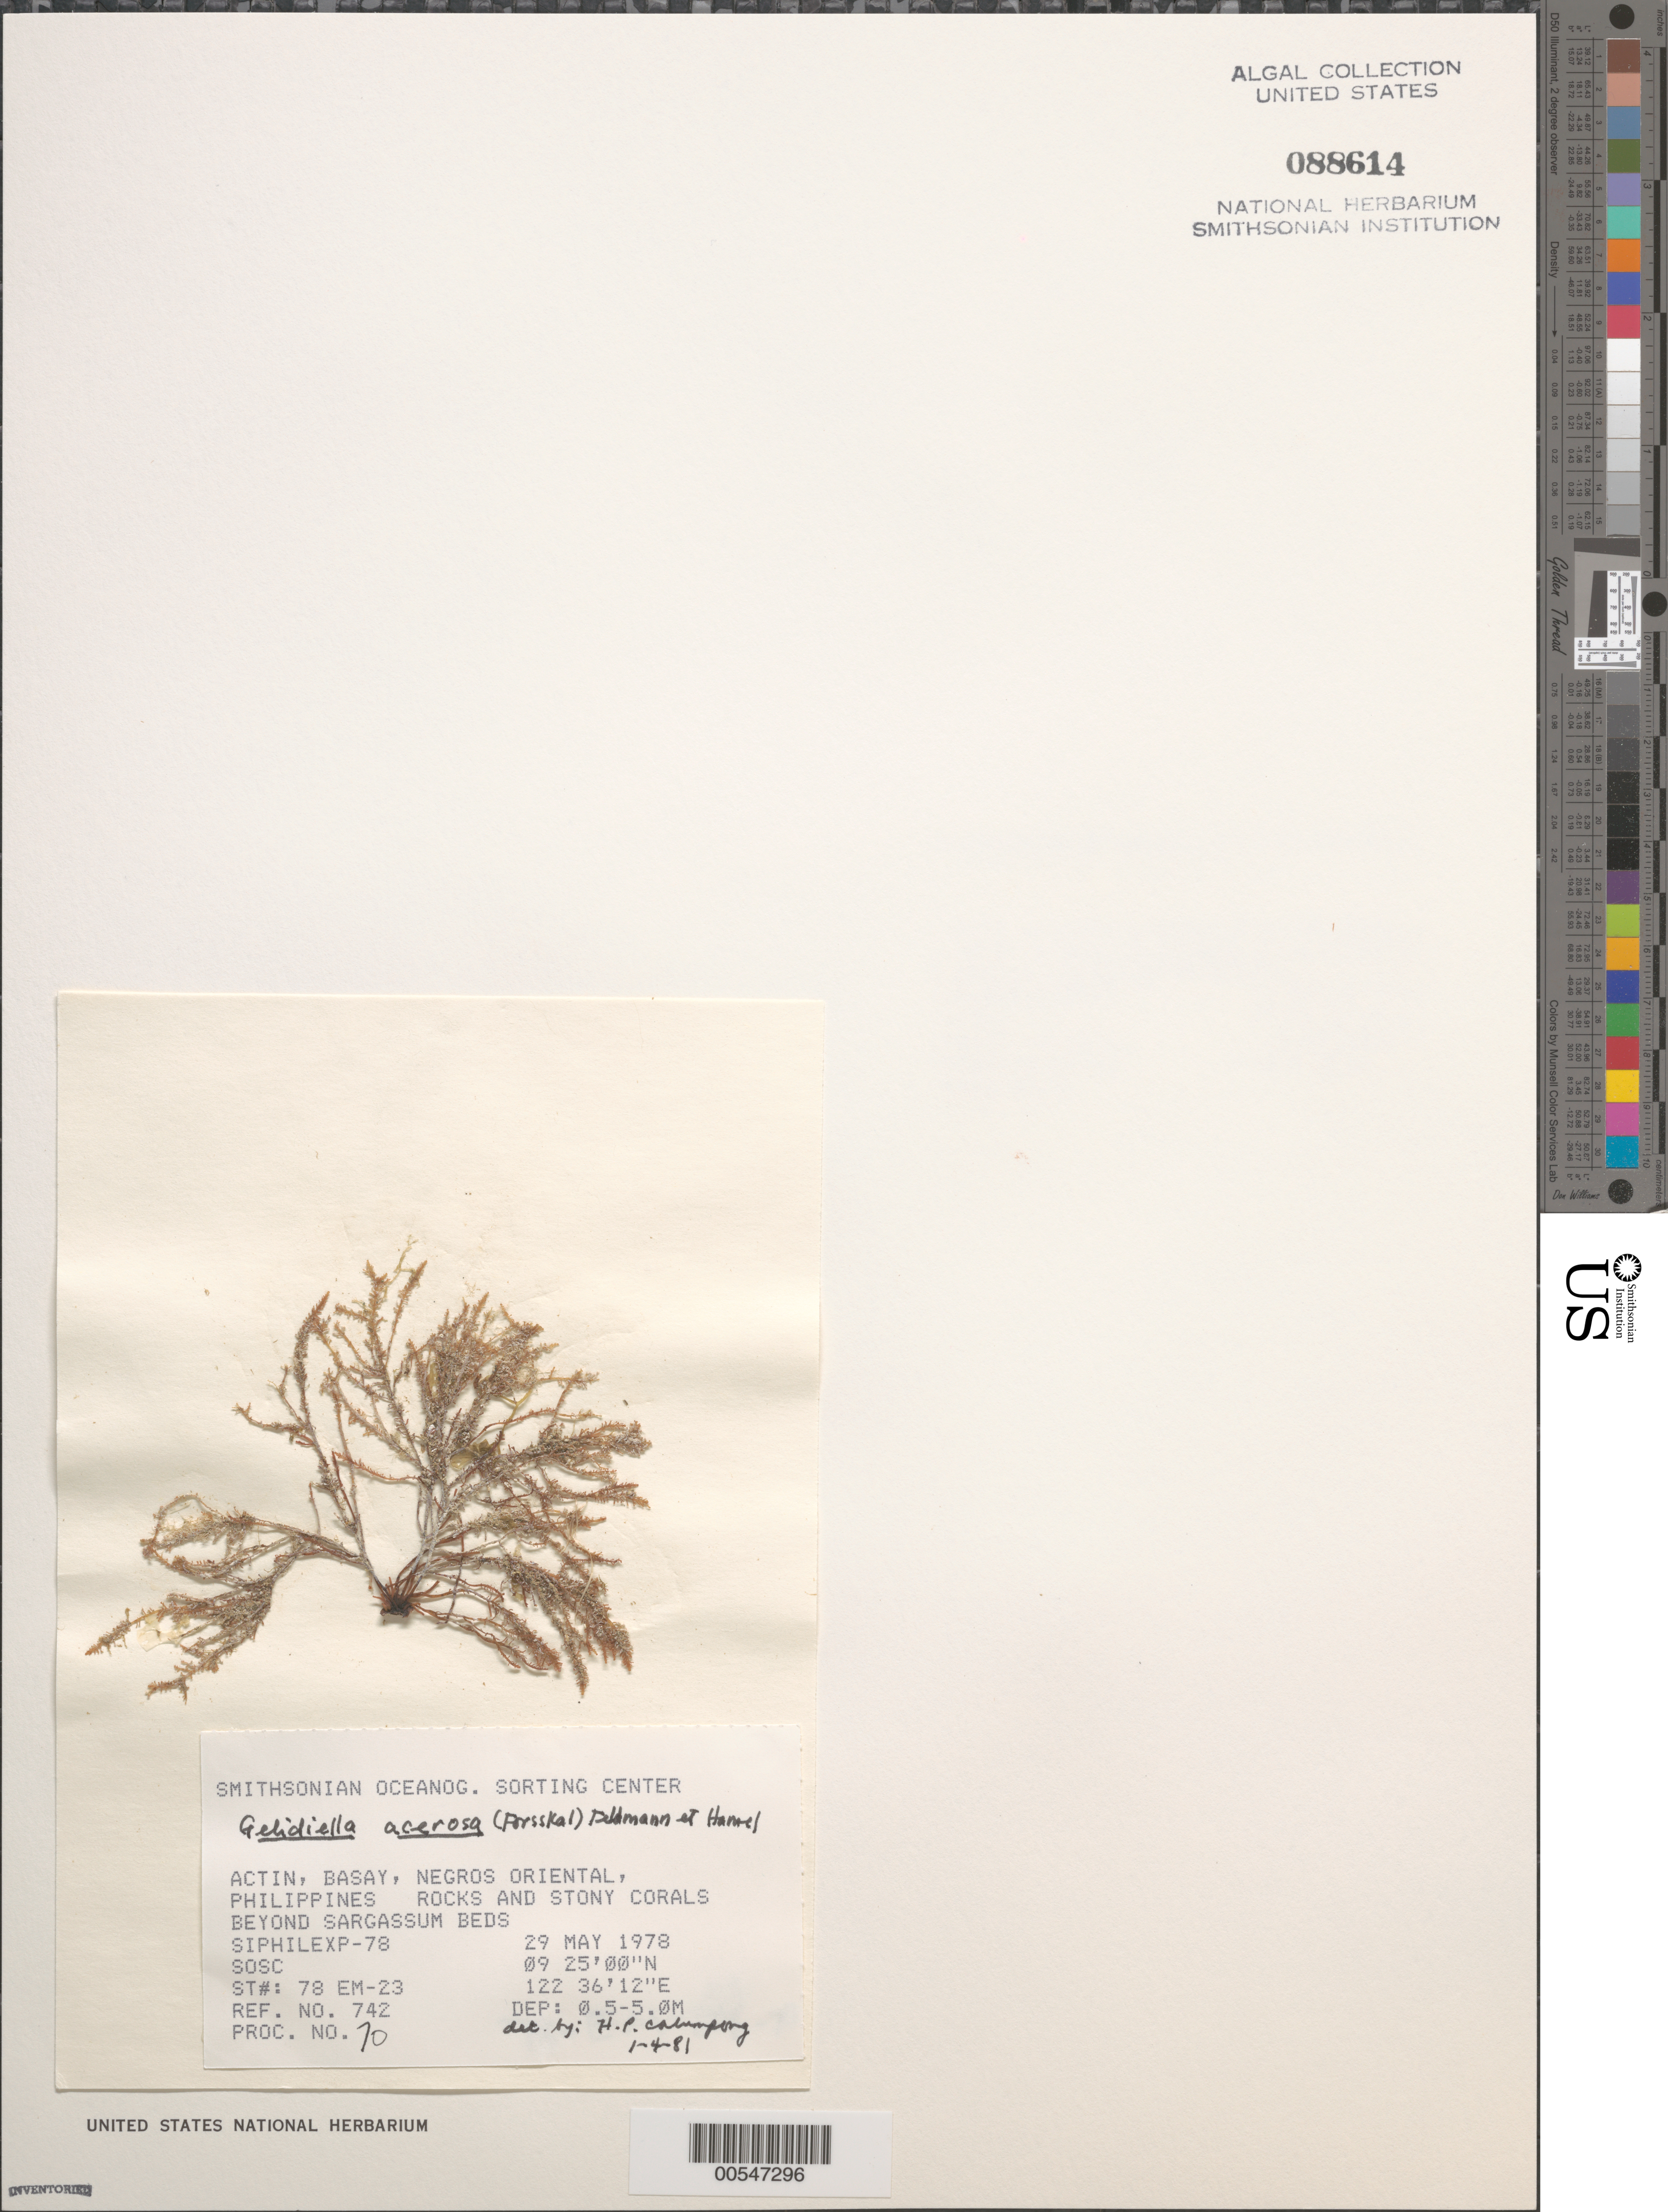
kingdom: Plantae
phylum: Rhodophyta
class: Florideophyceae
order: Gelidiales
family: Gelidiellaceae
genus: Gelidiella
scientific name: Gelidiella acerosa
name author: (Forssk.) Feldmann & G. Hamel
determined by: Calumpong, H. P.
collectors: SOSC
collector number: Station 78 Em-23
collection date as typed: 29 May 1978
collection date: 1978-05-29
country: Philippines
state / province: Central Visayas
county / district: Negros Oriental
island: Negros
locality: Actin, Basay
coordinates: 09 25'00"N, 122 36'12"E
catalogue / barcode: US 88614